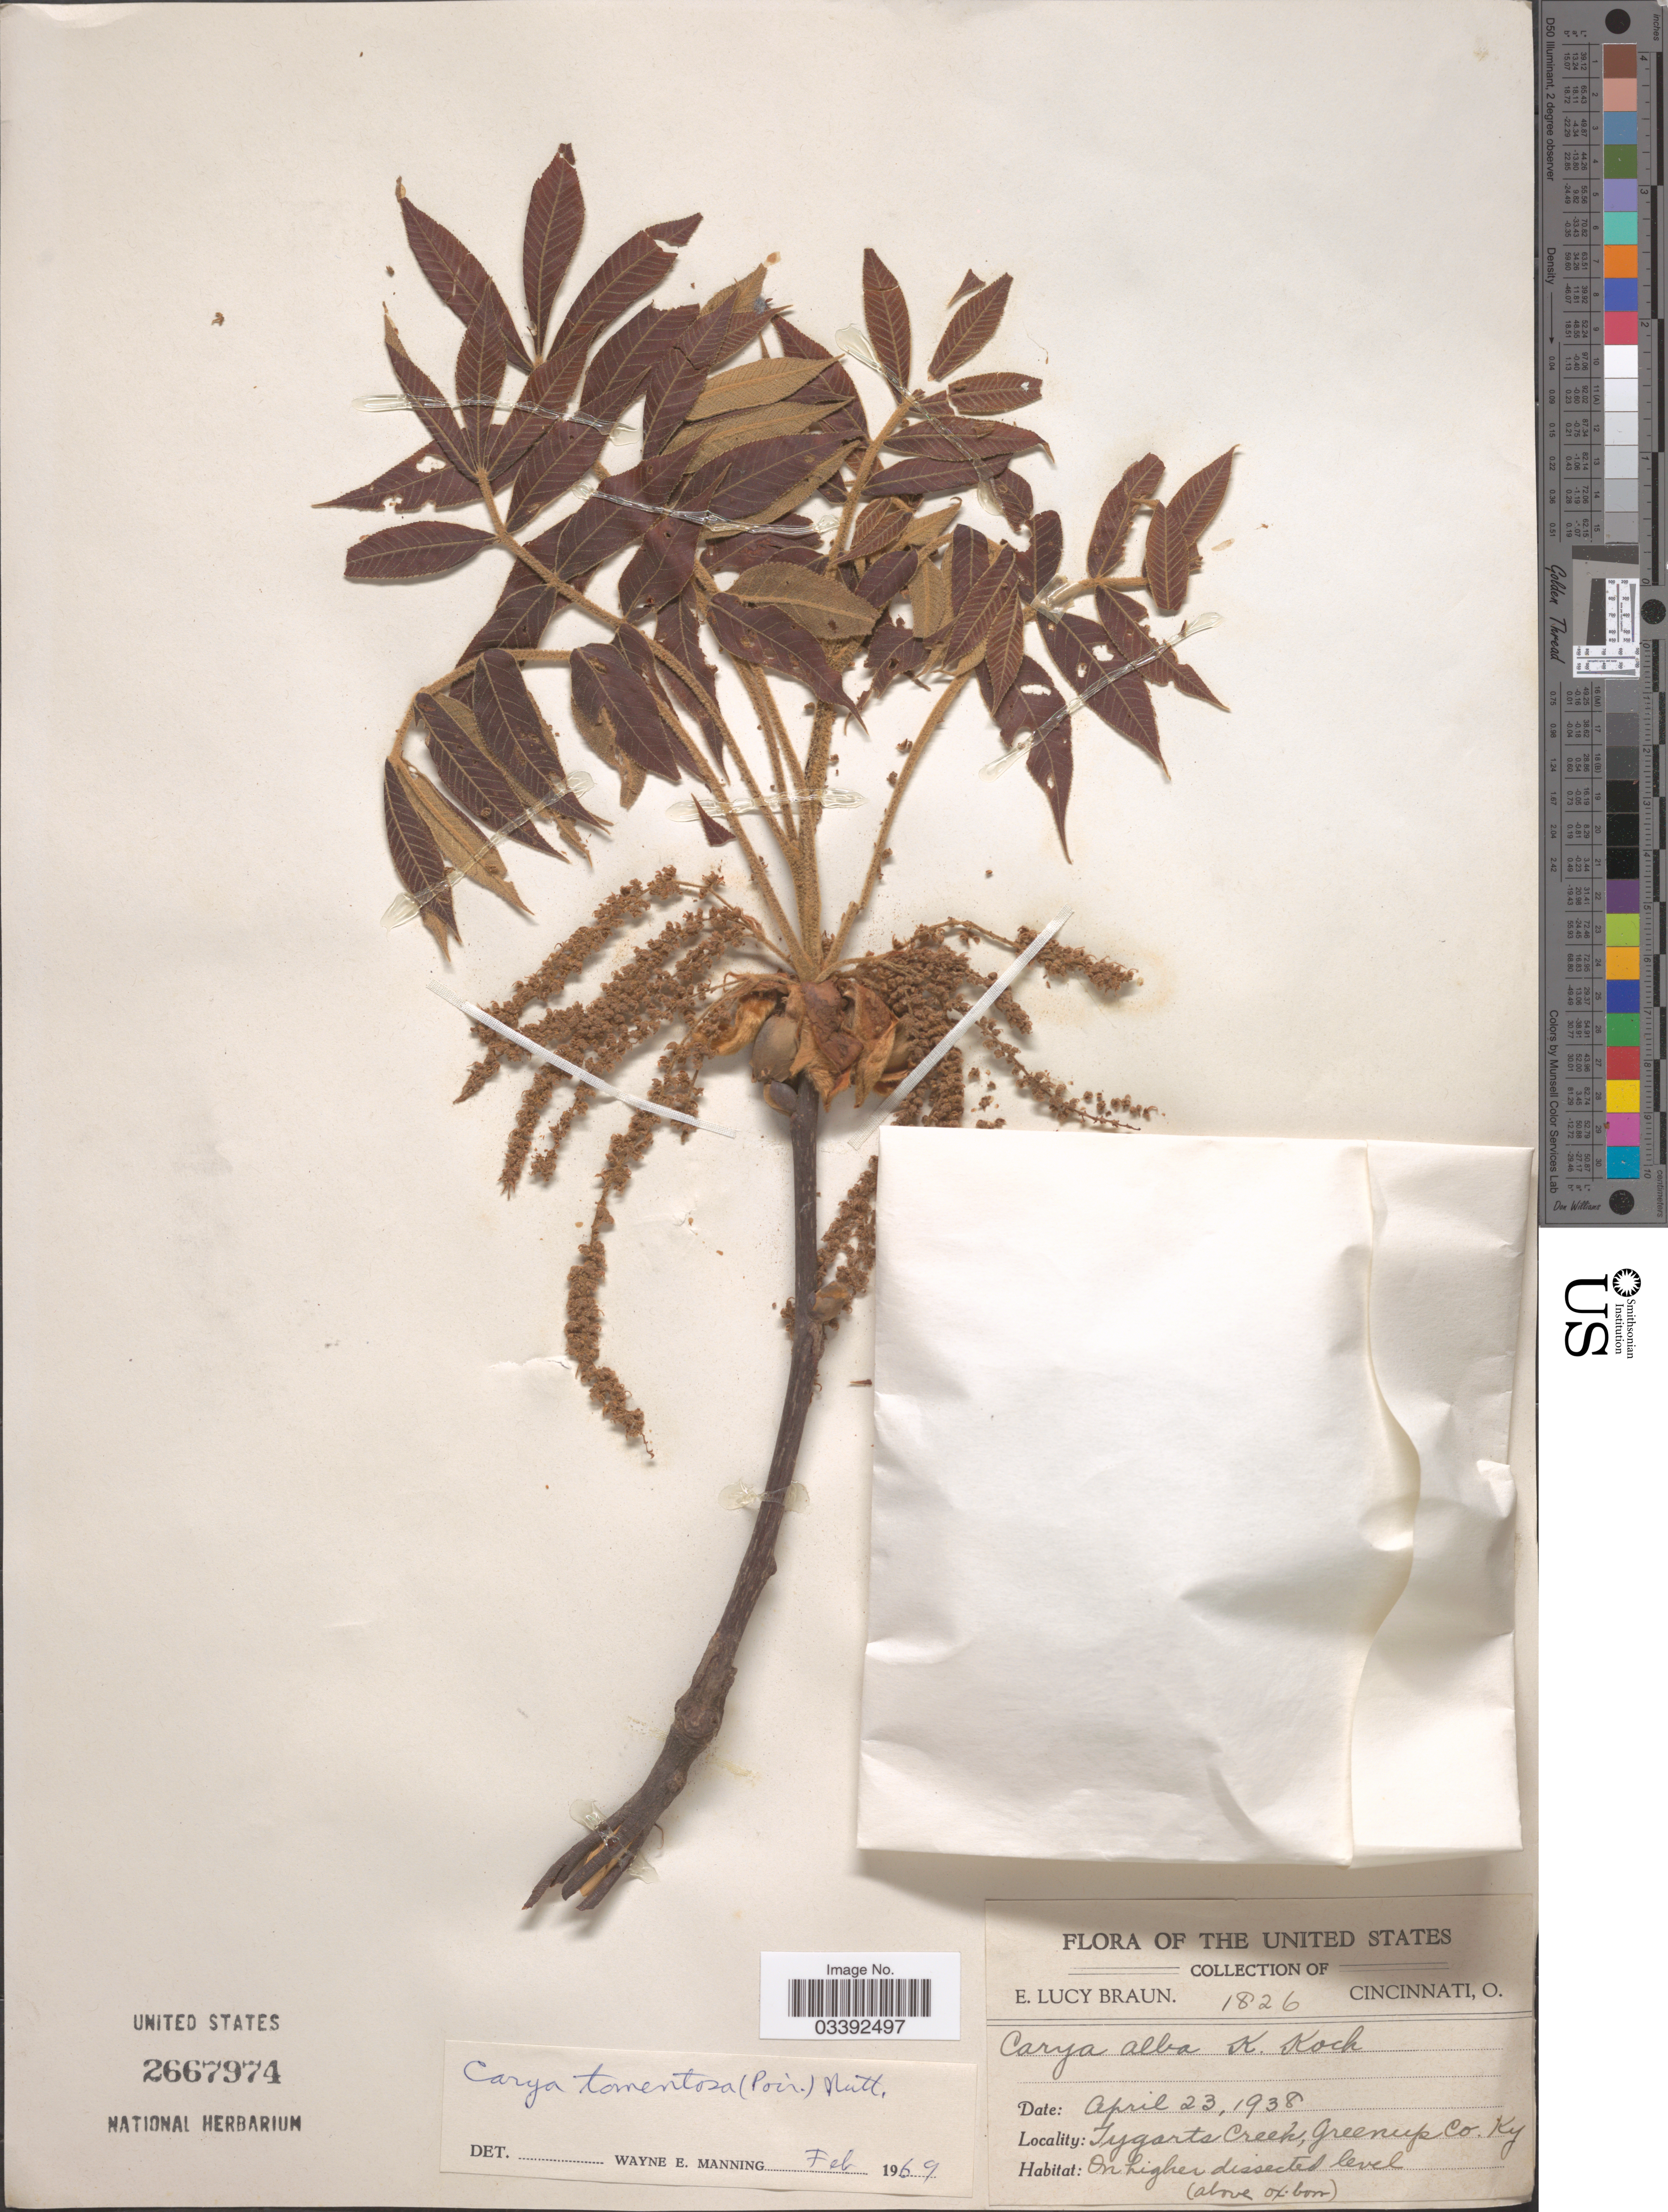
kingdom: Plantae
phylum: Tracheophyta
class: Magnoliopsida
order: Fagales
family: Juglandaceae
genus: Carya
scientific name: Carya tomentosa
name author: (Lam.) Nutt.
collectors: E. L. Braun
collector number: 1826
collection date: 1938-04-23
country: United States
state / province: Kentucky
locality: Tygarts Creek, Greenup Co.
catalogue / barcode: US 2667974